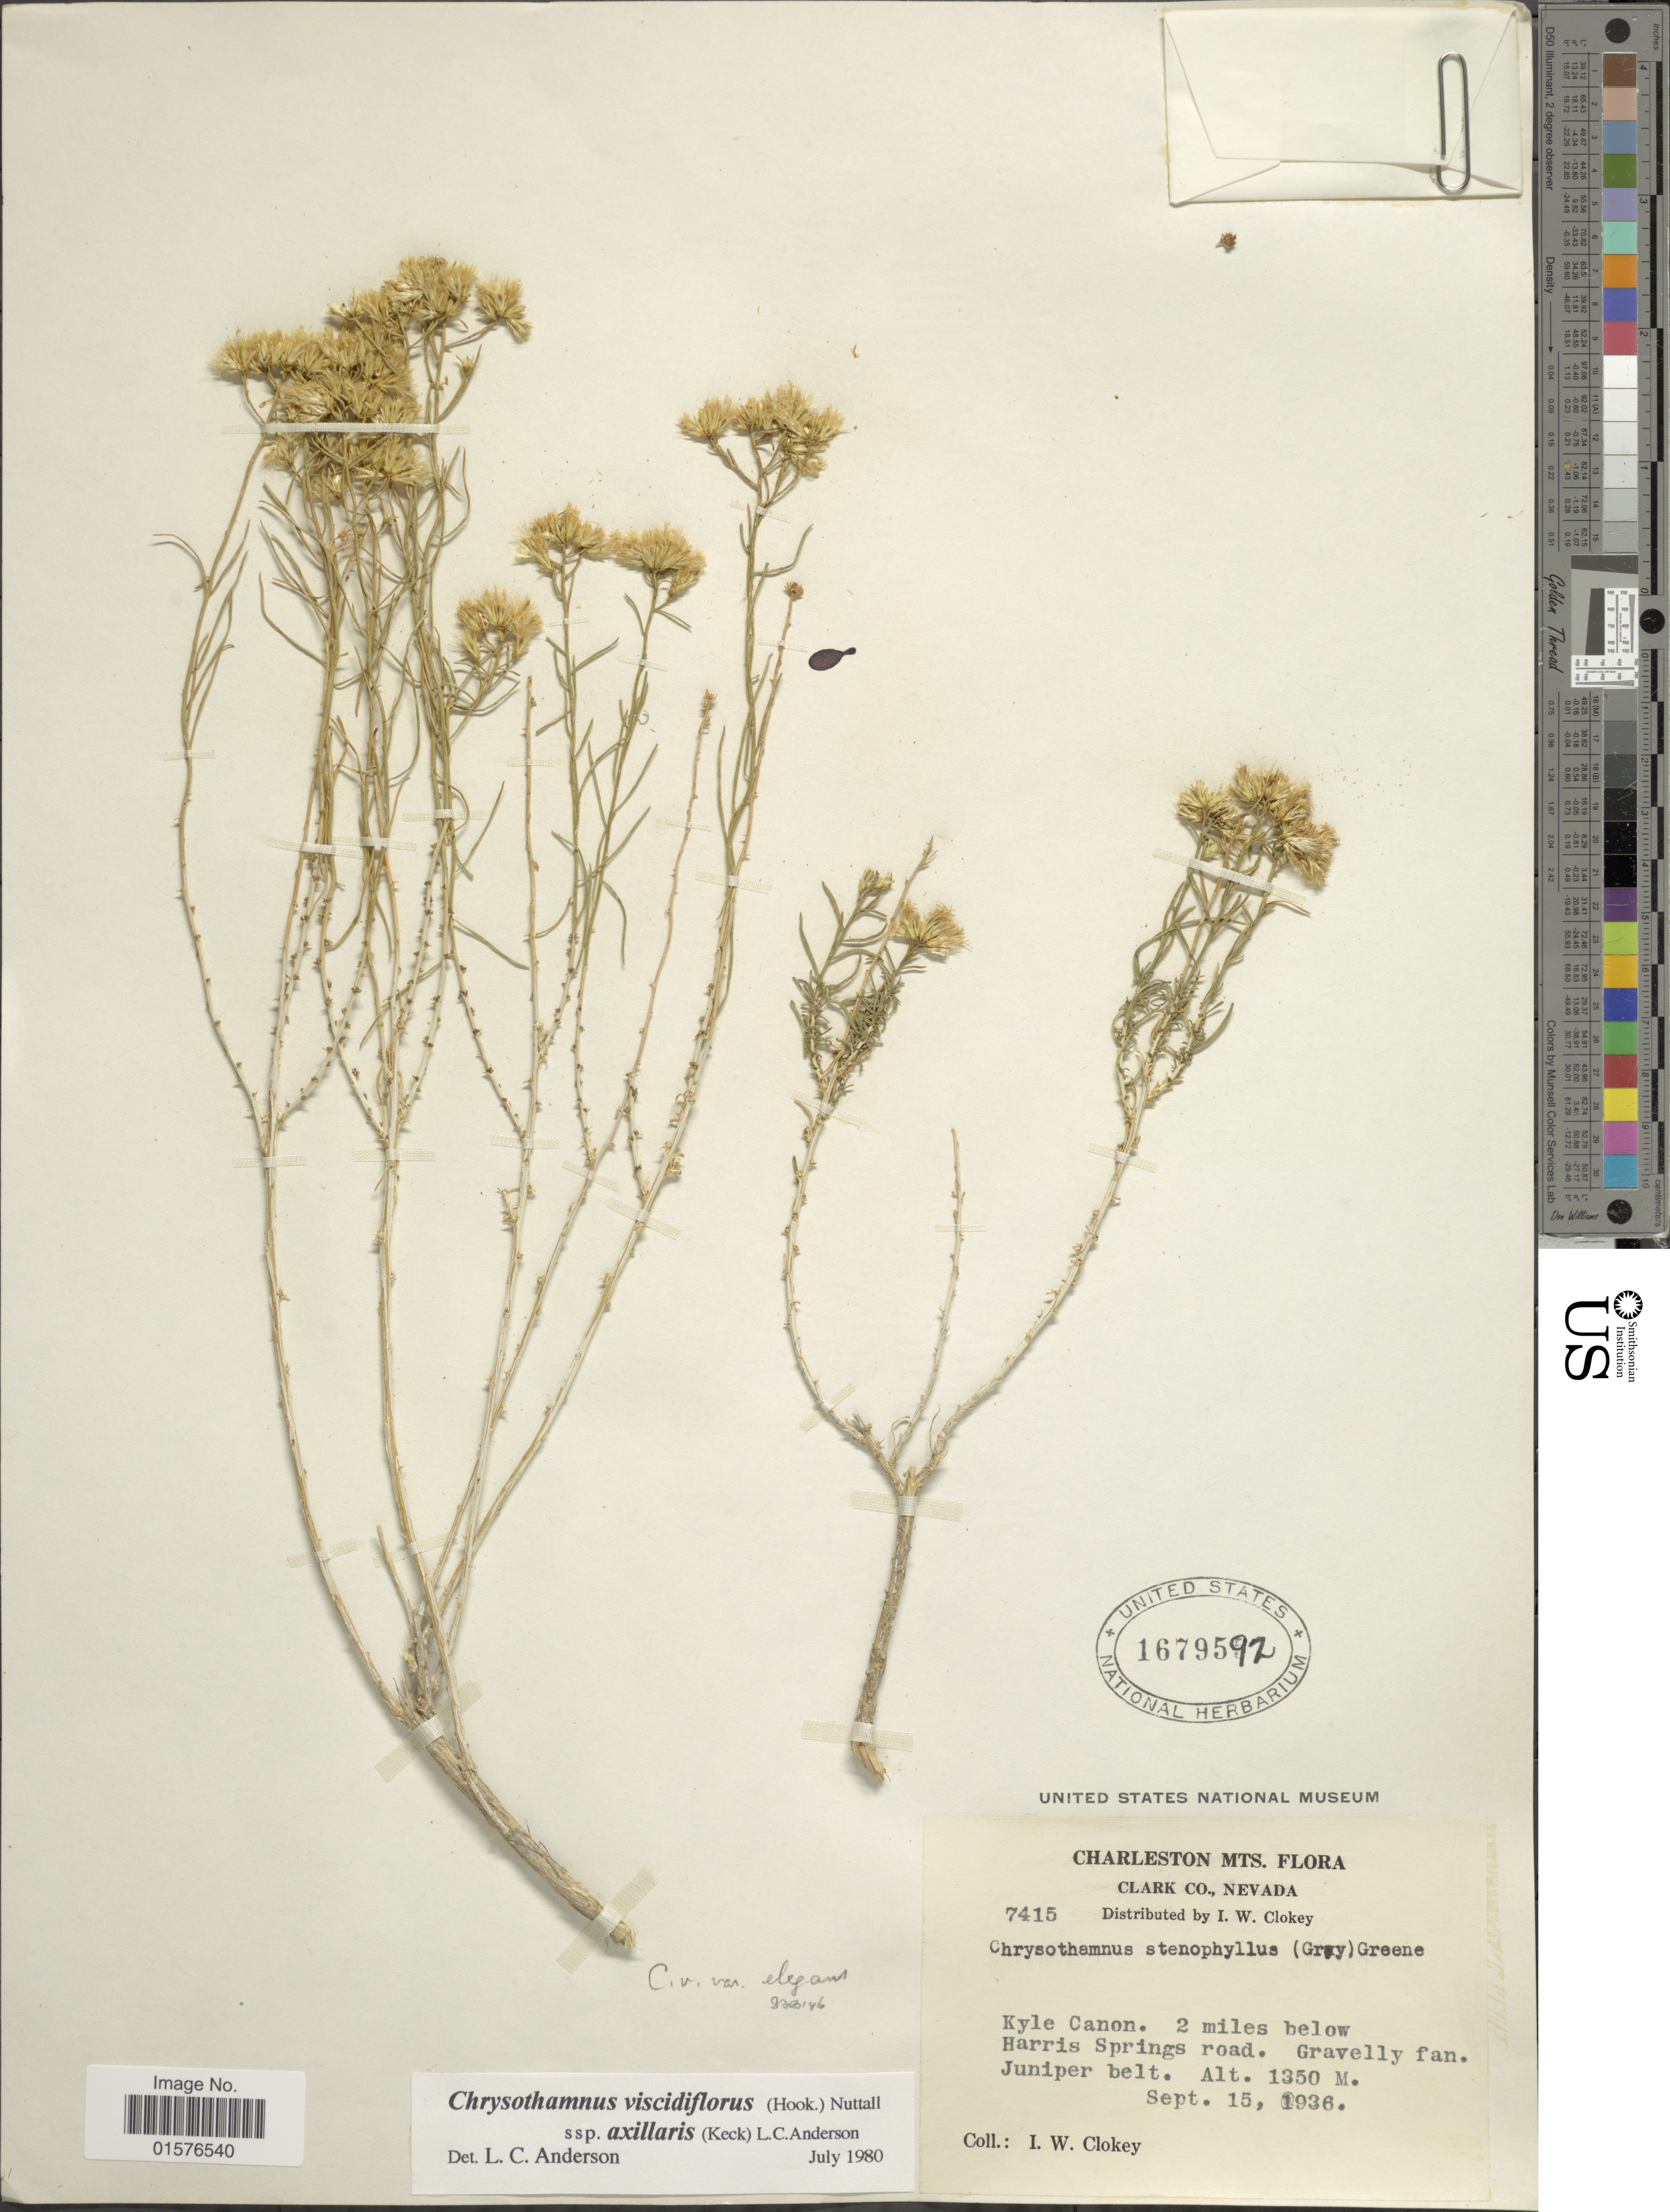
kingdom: Plantae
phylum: Tracheophyta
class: Magnoliopsida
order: Asterales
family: Asteraceae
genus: Chrysothamnus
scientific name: Chrysothamnus viscidiflorus subsp. axillaris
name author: (D.D. Keck) L.C. Anderson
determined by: Urbatsch, Lowell E., Curator (LSU), Louisiana State University (UNITED STATES)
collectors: I. W. Clokey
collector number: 7415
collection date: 1936-09-15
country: United States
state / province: Nevada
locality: Charleston Mts. Clark Co., Kyle Canon. 2 miles below Harruis Springs road.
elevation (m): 1350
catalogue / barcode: US 1679592